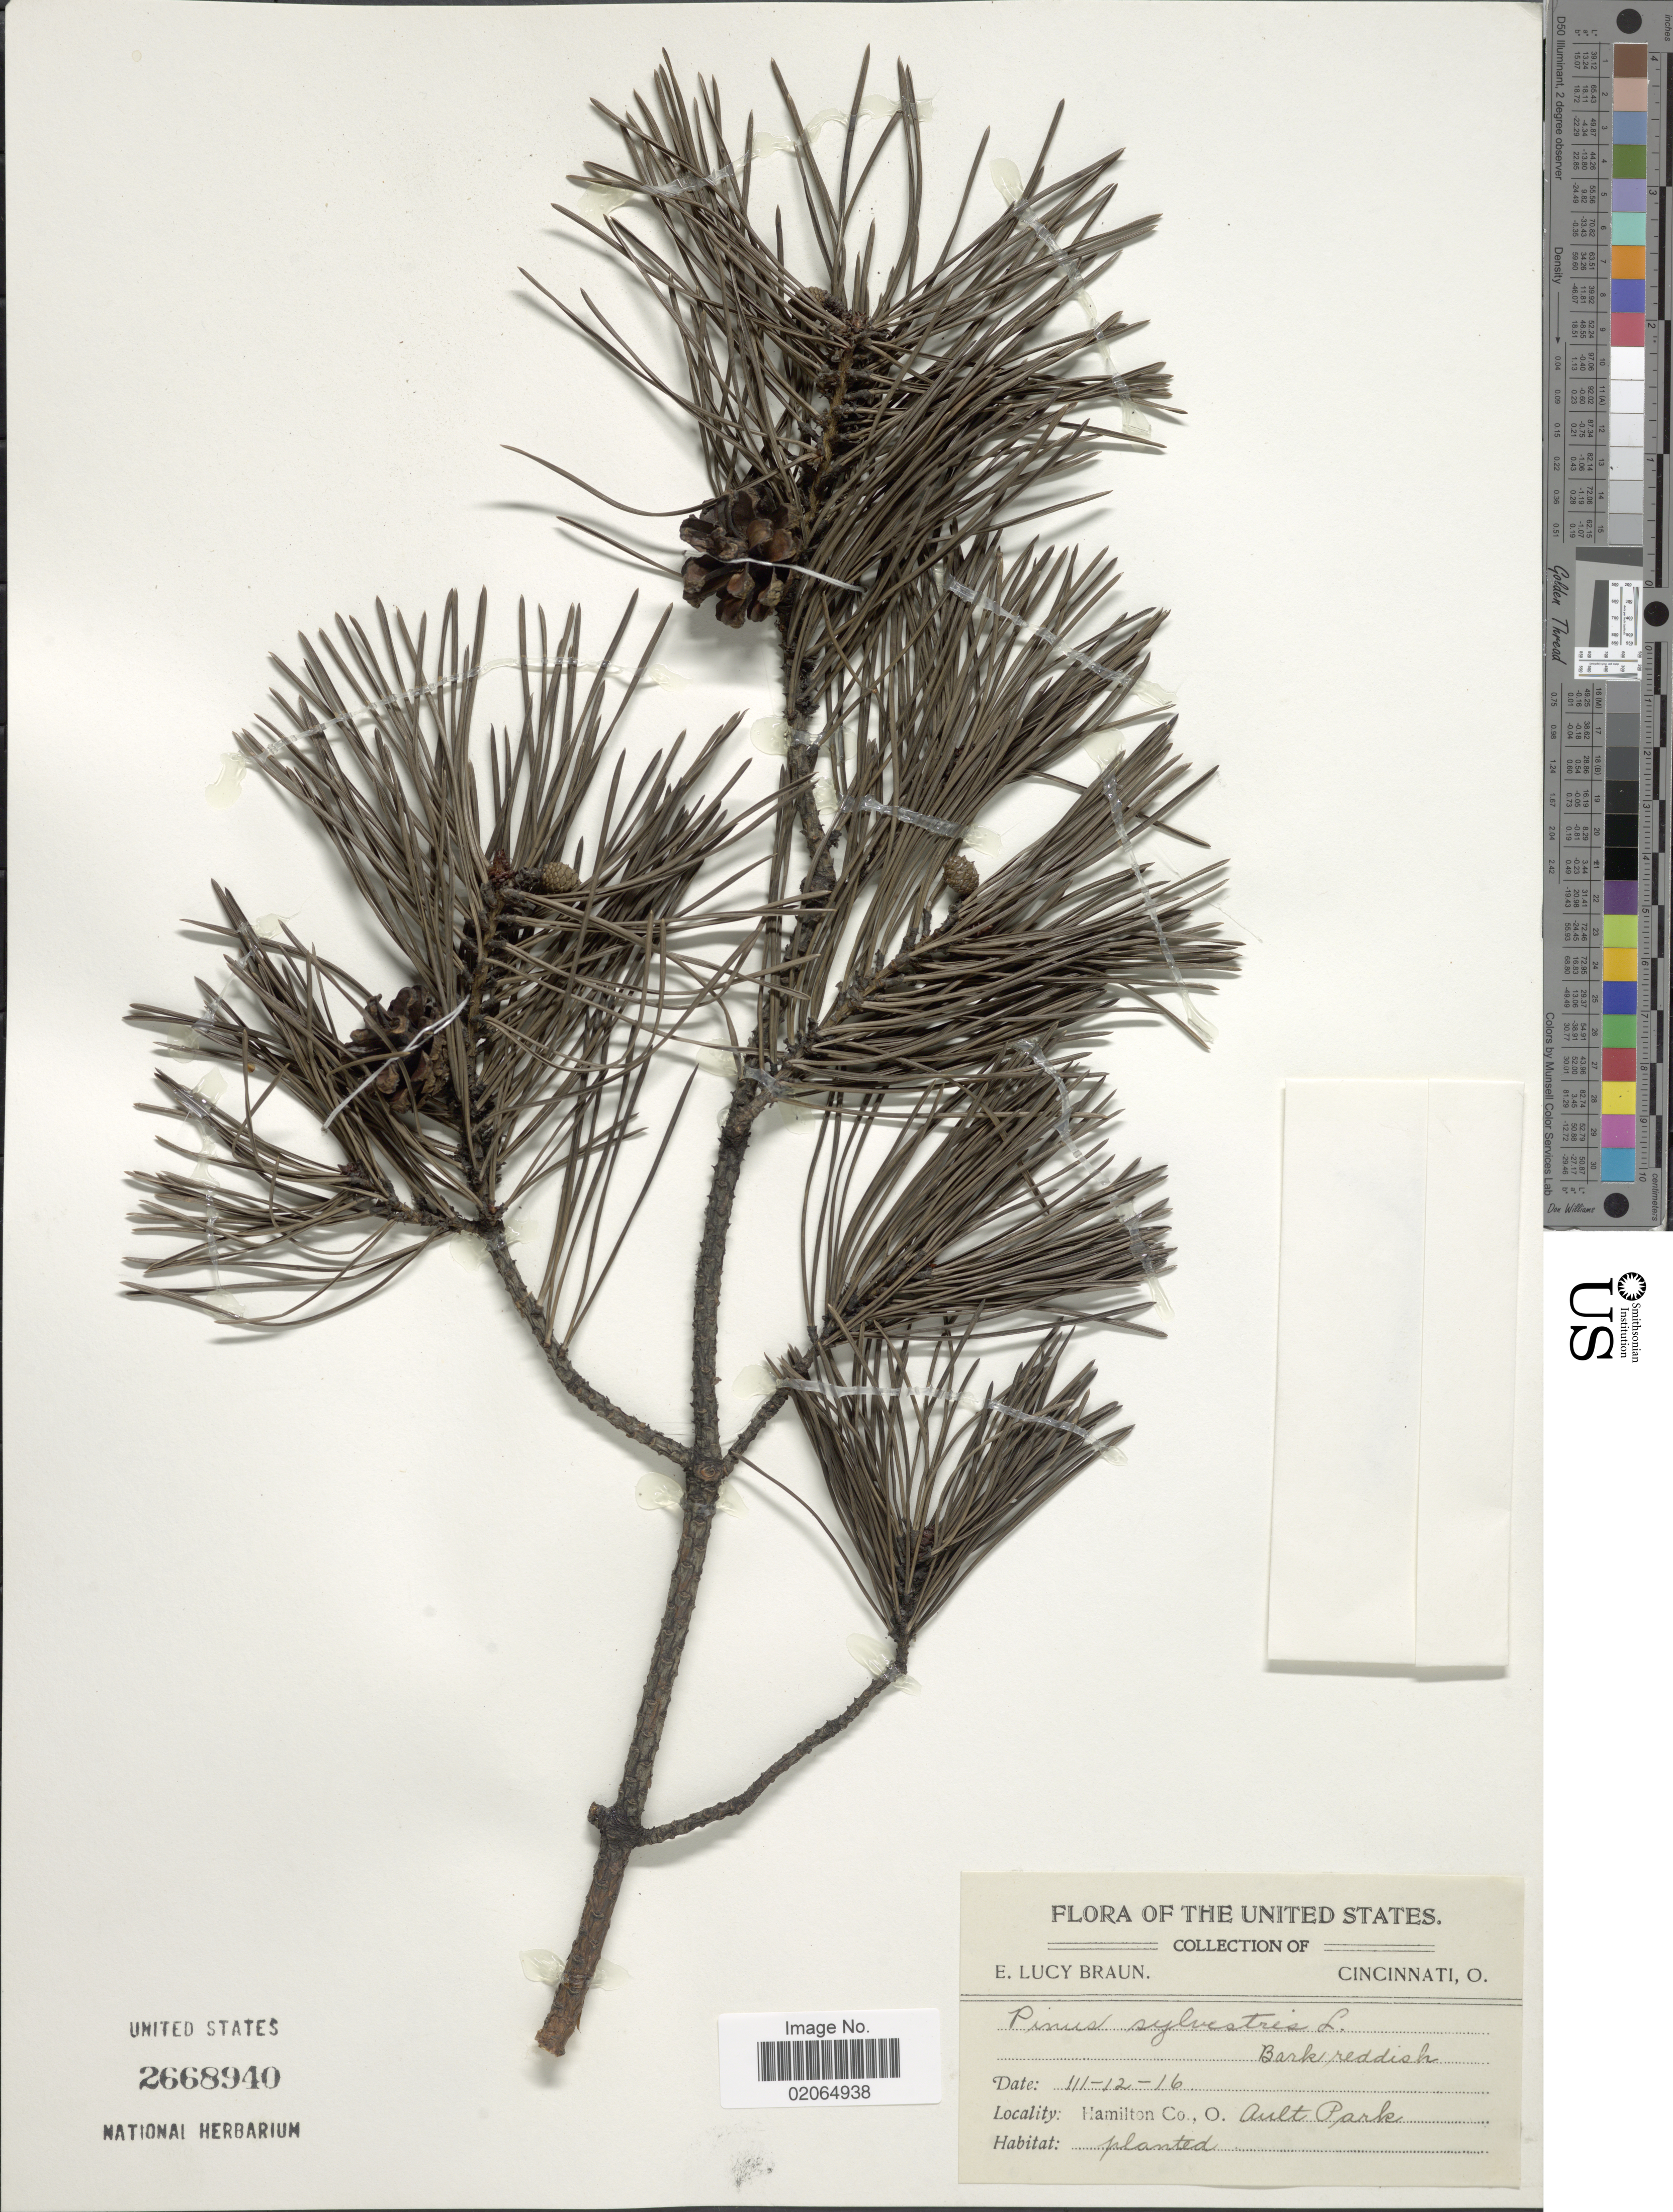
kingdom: Plantae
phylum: Tracheophyta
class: Pinopsida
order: Pinales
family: Pinaceae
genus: Pinus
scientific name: Pinus sylvestris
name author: L.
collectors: E. L. Braun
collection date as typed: Transcribed d/m/y: 12/3/16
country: Canada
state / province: Ontario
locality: Hamilton Co., O., Ault Park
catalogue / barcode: US 2668940